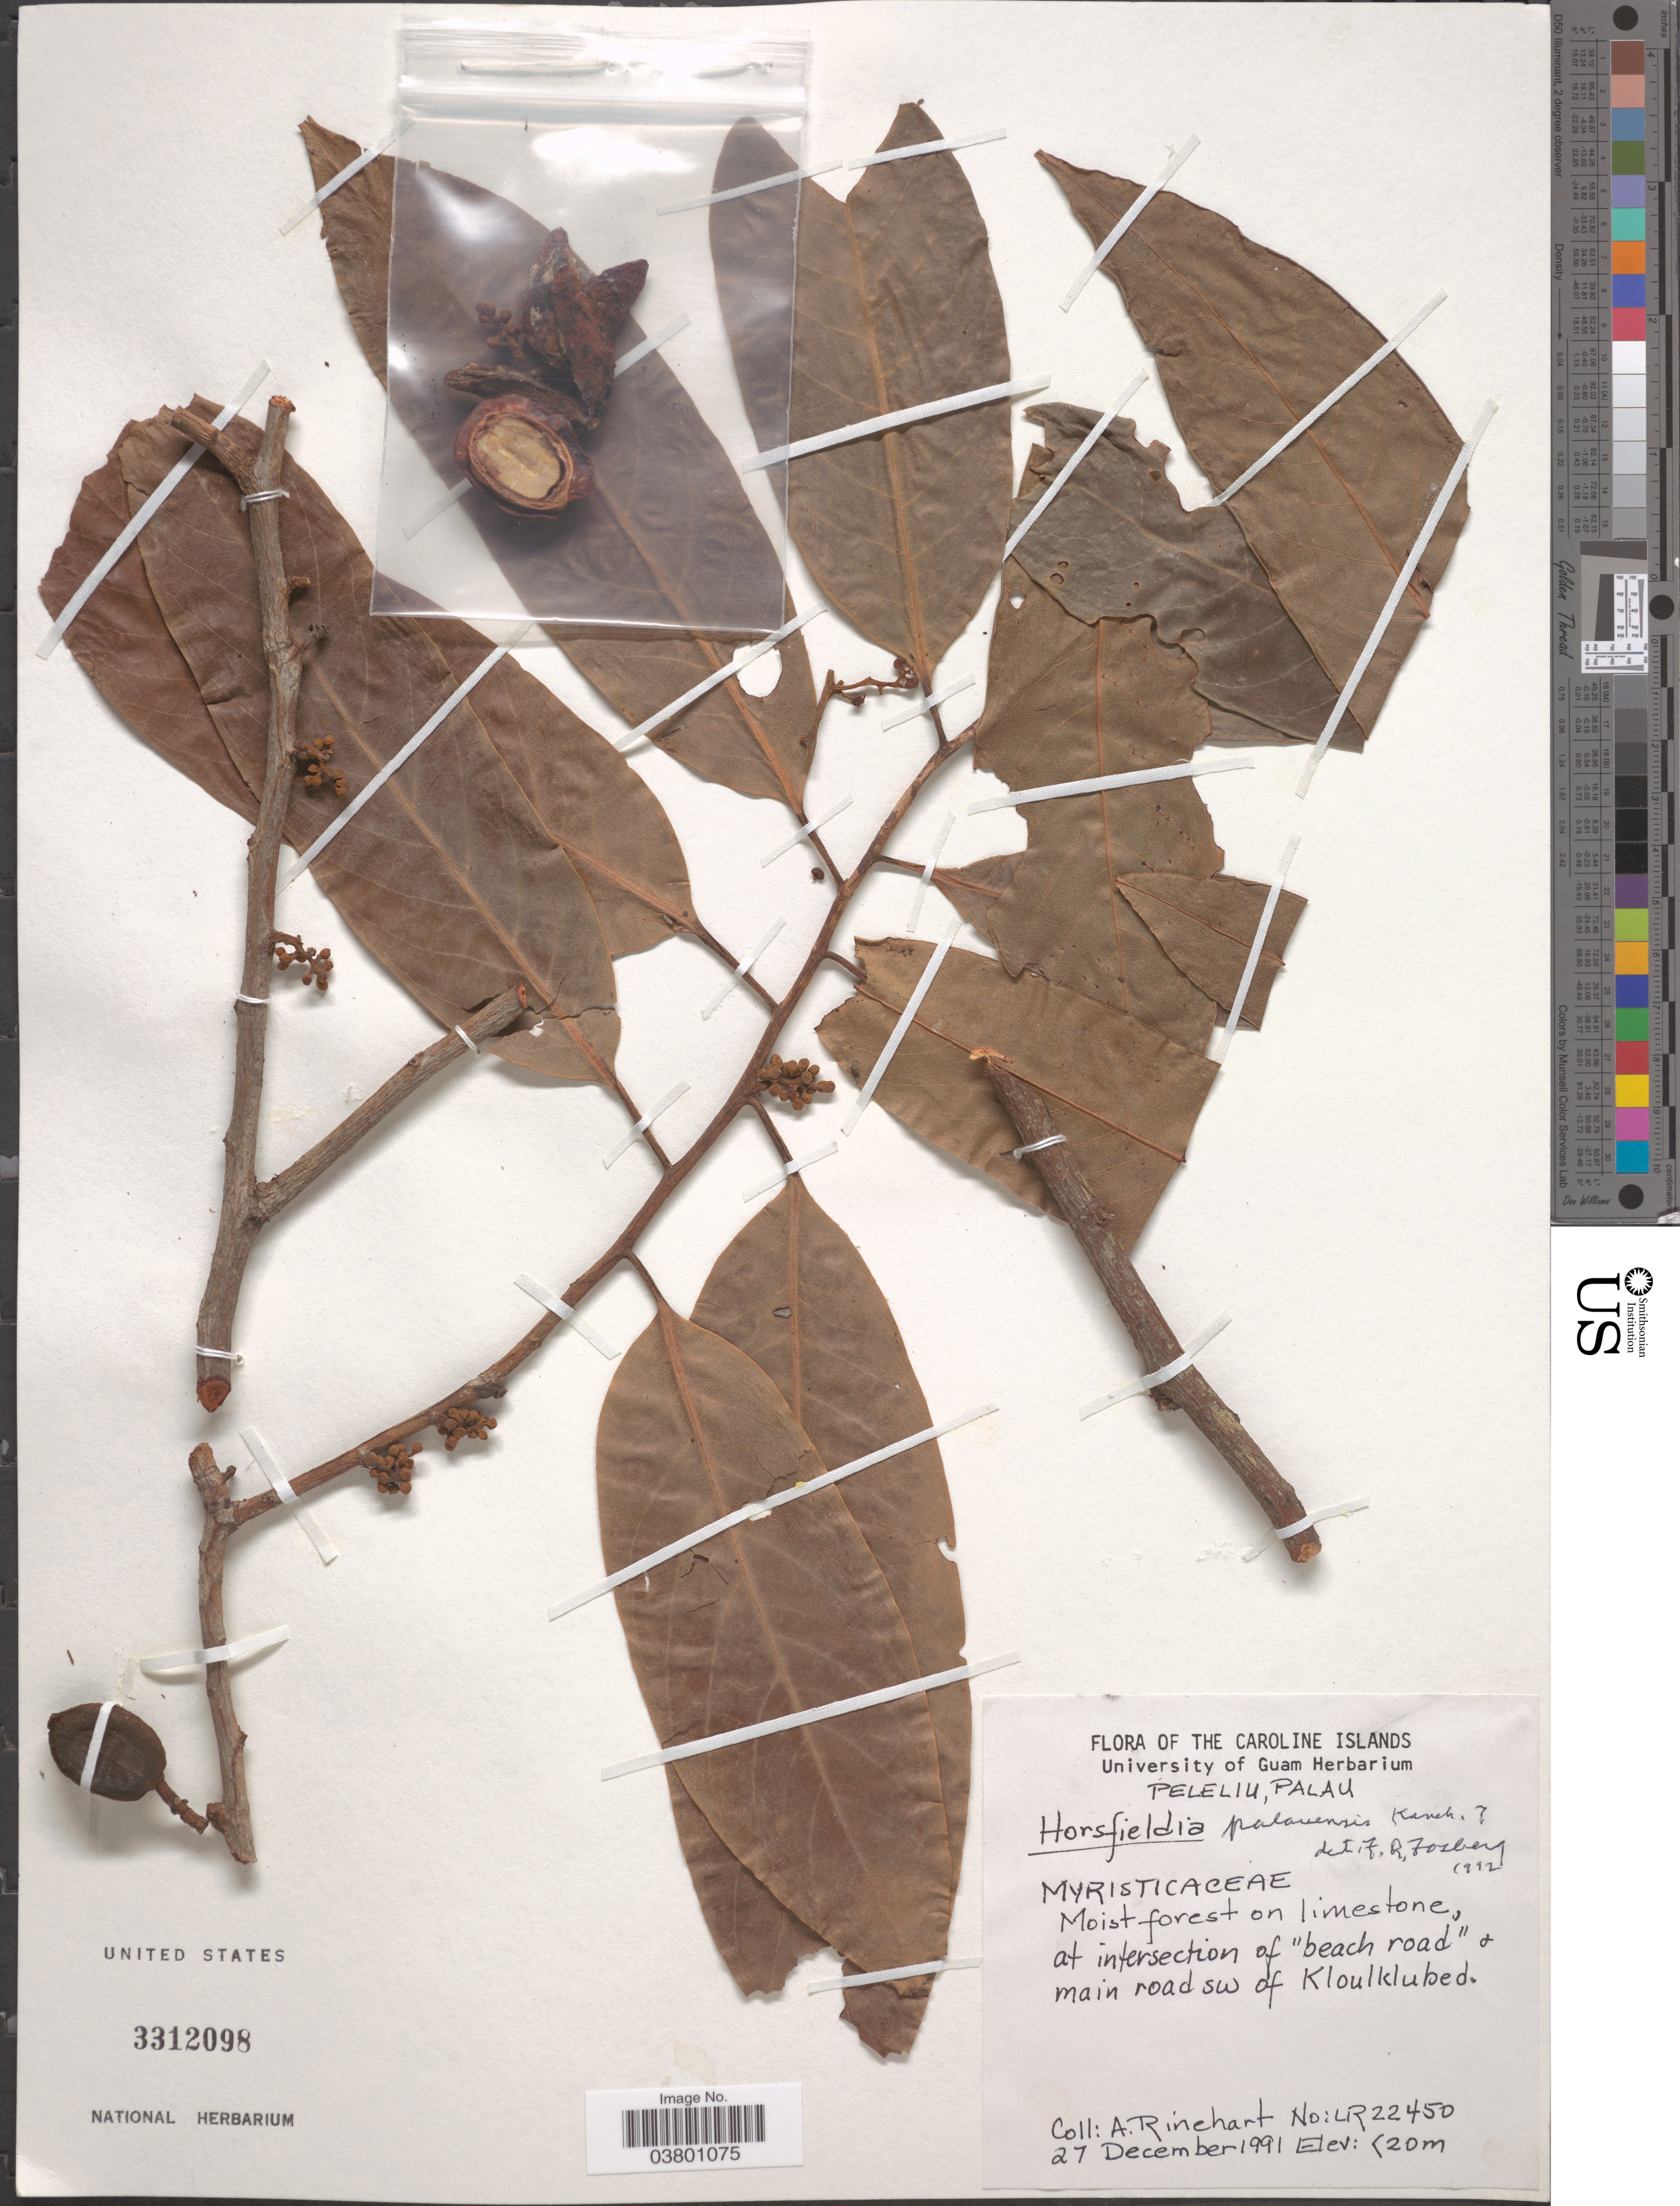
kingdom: Plantae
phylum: Tracheophyta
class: Magnoliopsida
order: Magnoliales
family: Myristicaceae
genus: Horsfieldia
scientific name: Horsfieldia palauensis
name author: Kaneh.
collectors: A. Rinehart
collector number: LR22450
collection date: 1991-12-27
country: Palau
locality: The Caroline Islands. Peleliu, Palau. Moist forest on limestone, at intersection of "beach road" & main roads sw of Kloulklubed.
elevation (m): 20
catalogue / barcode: US 3312098